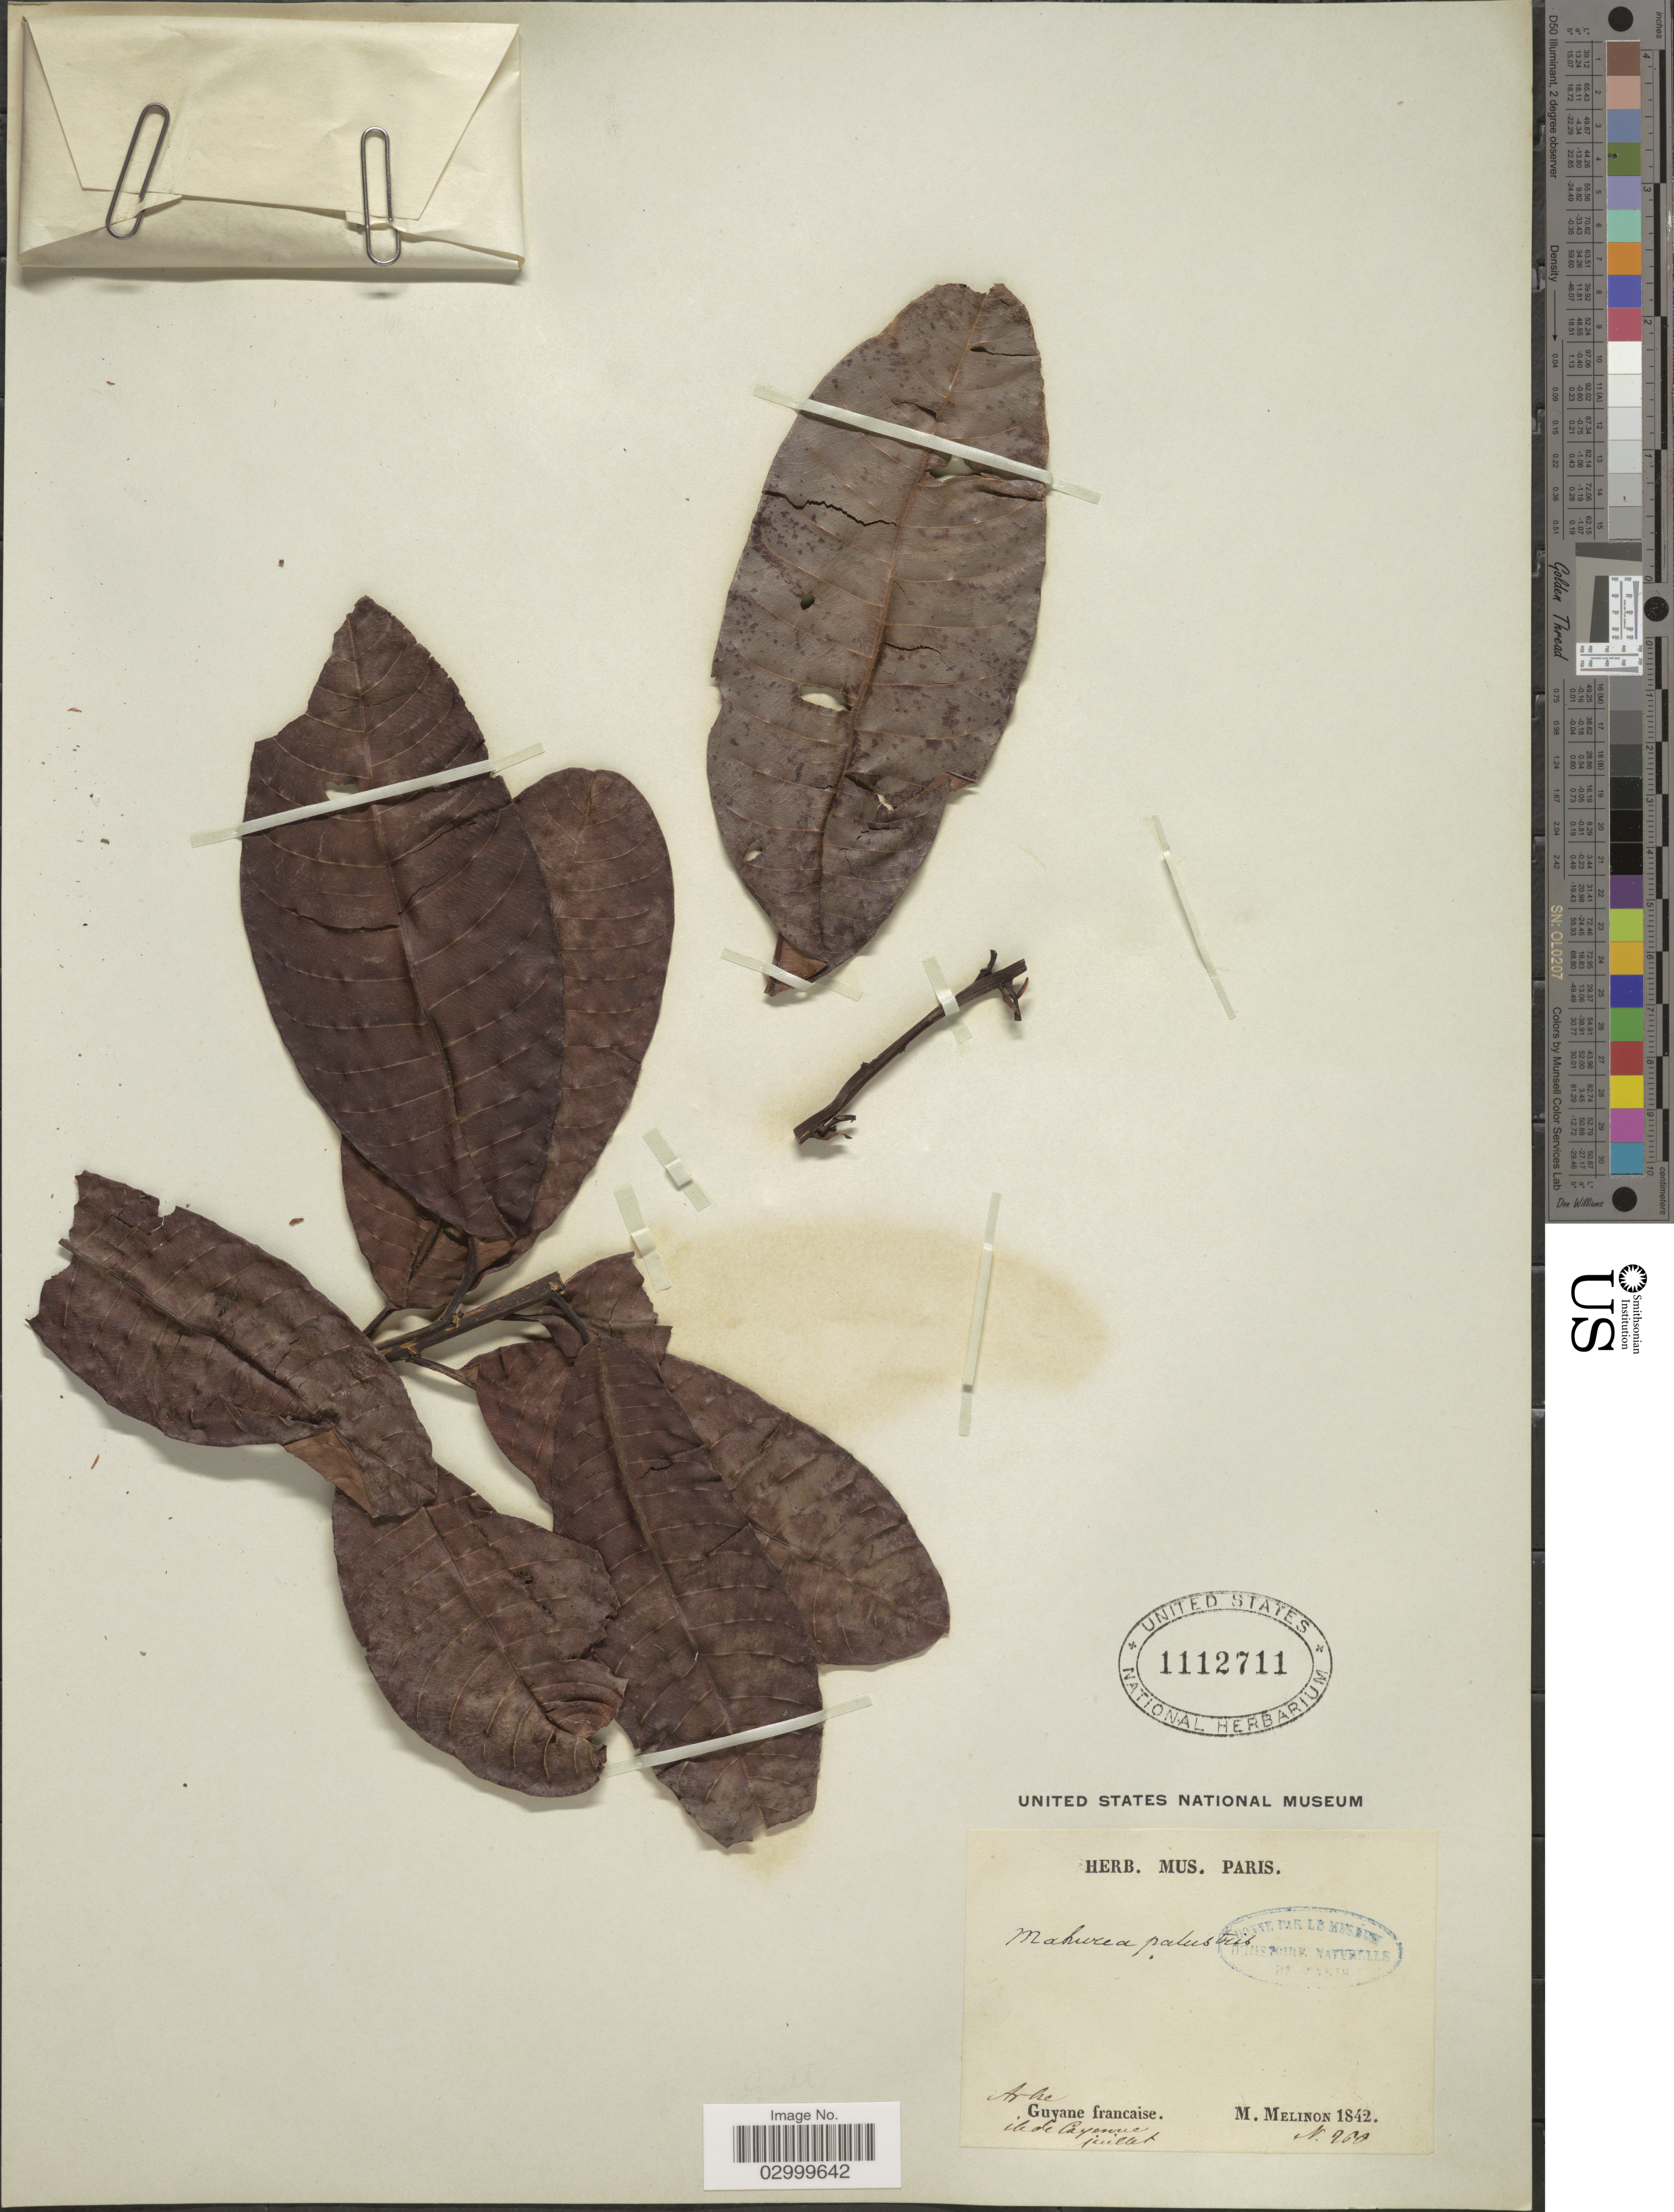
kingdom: Plantae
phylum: Tracheophyta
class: Magnoliopsida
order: Malpighiales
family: Calophyllaceae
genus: Mahurea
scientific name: Mahurea palustris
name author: Aubl.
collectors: M. Melinon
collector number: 200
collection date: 1842-07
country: French Guiana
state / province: Cayenne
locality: Arke [interpreted], Guyane francaise, ile de Cayenne.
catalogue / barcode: US 1112711